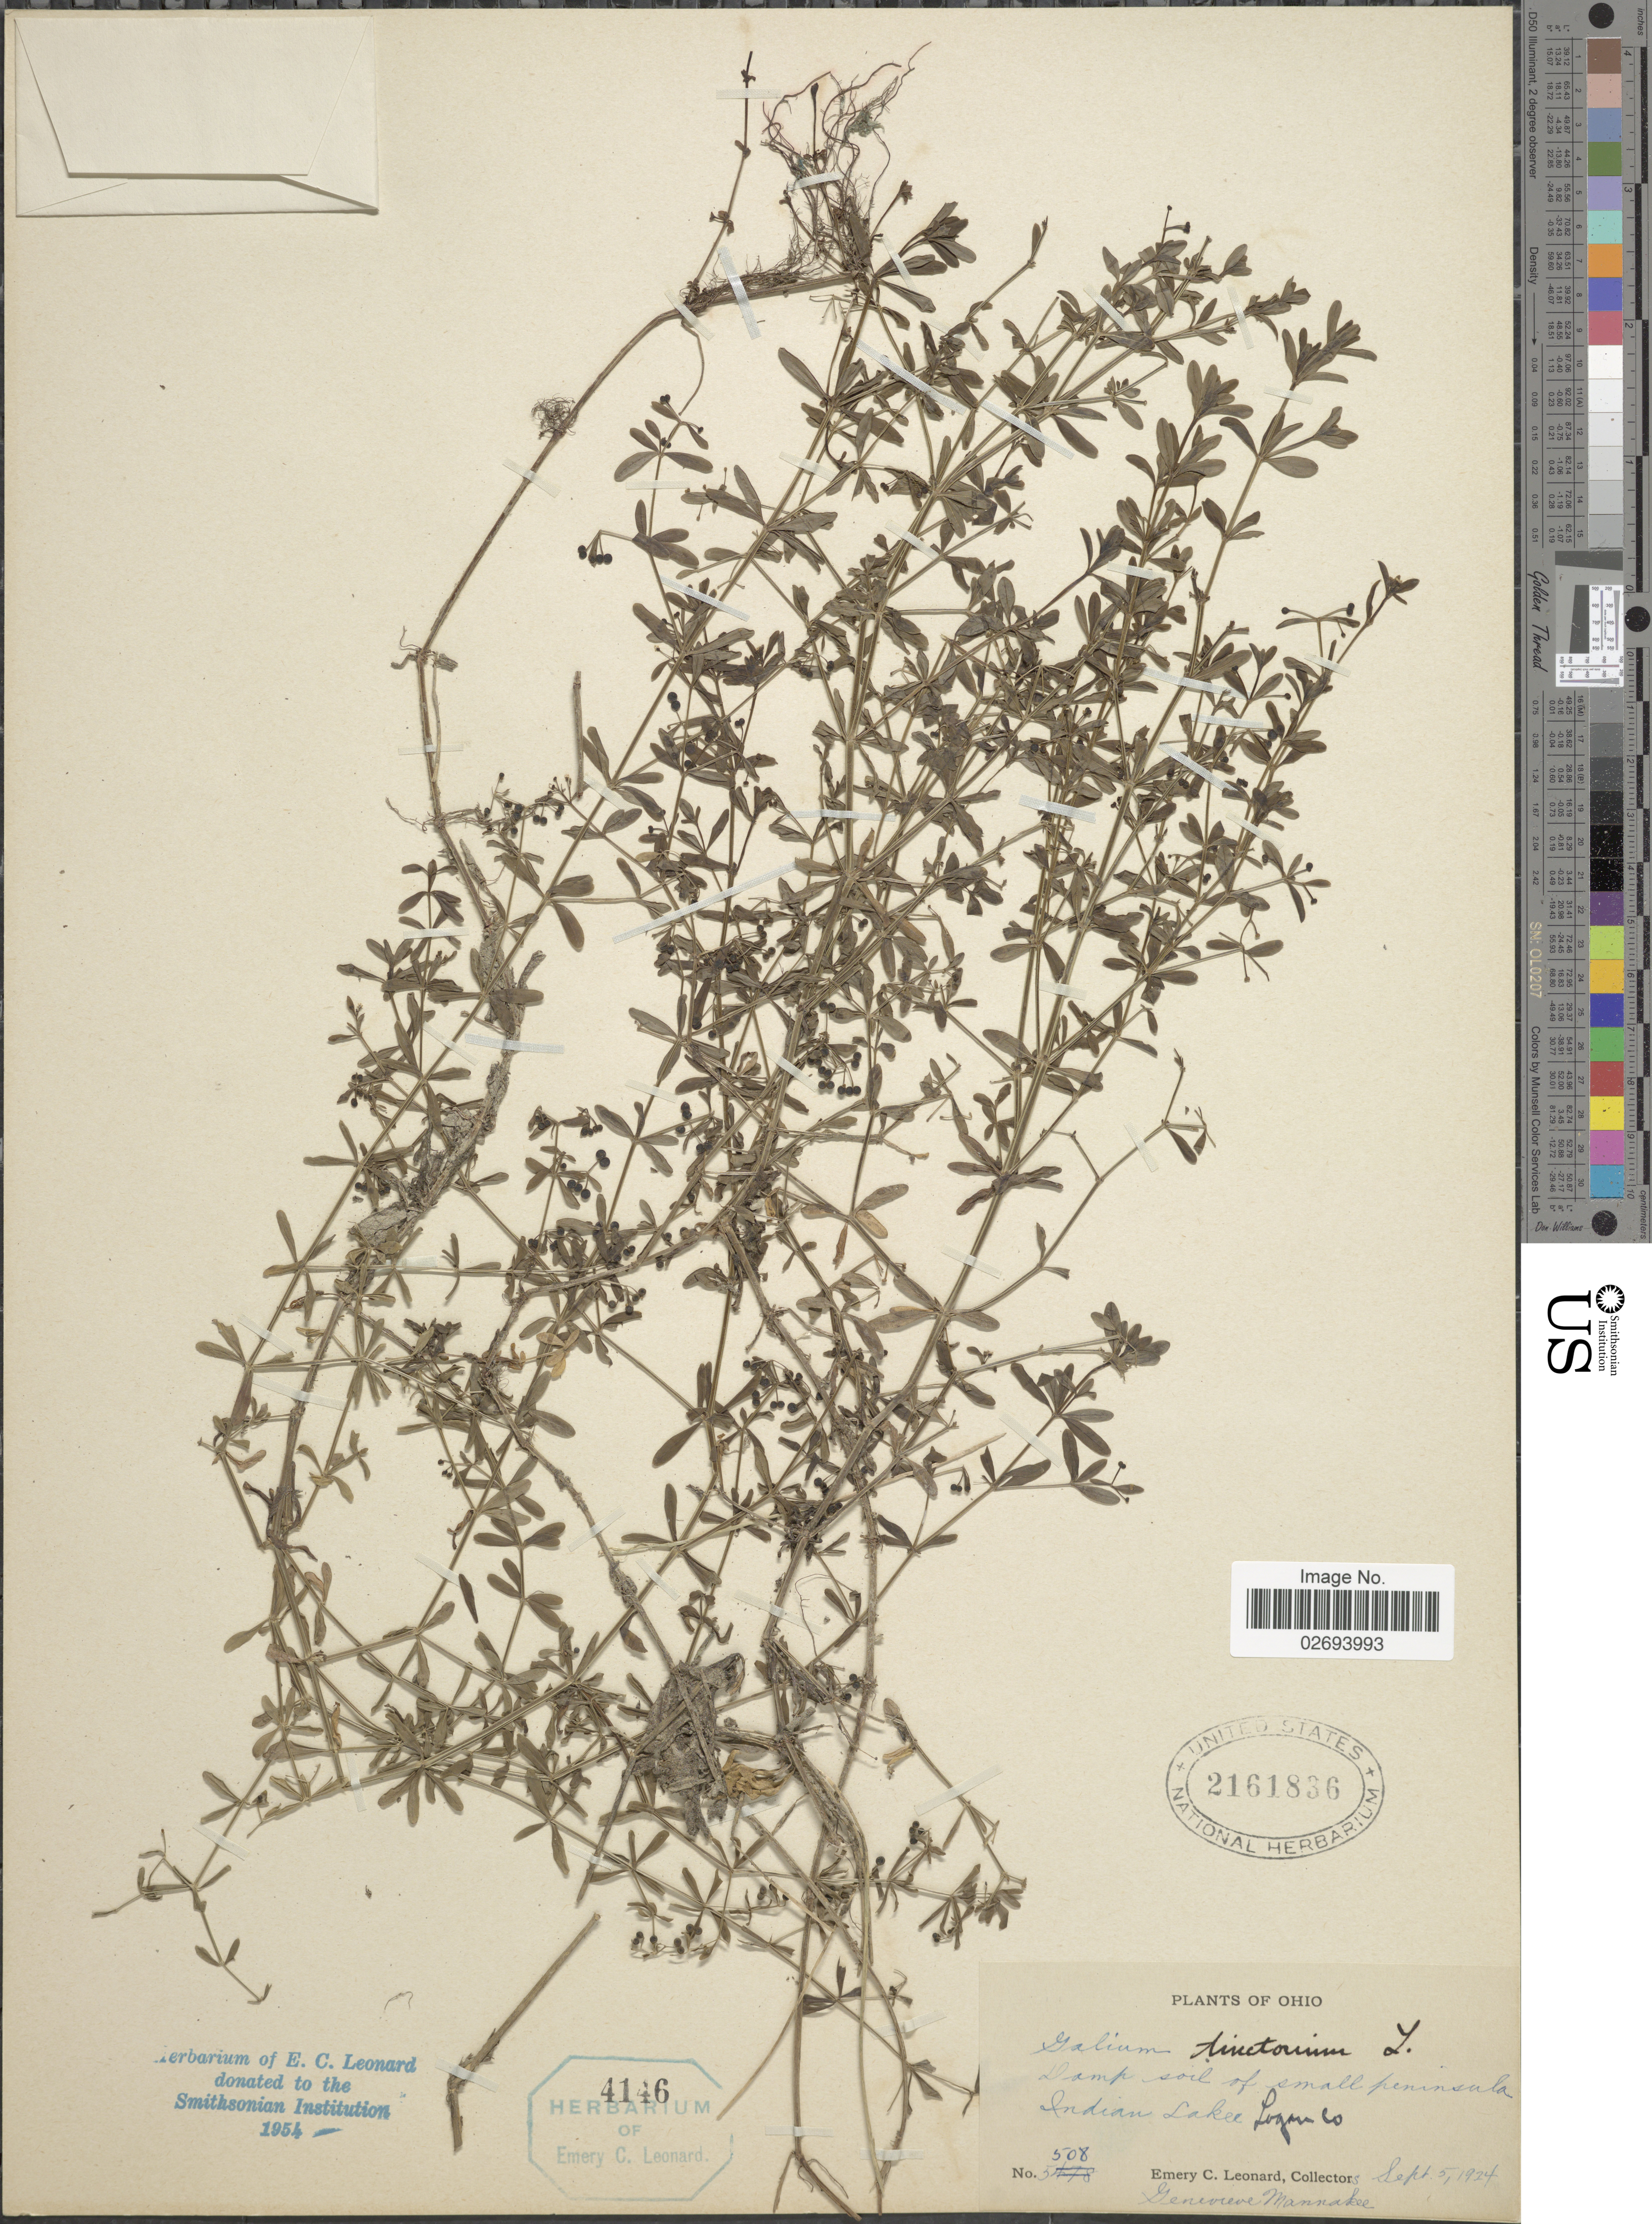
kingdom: Plantae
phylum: Tracheophyta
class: Magnoliopsida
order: Gentianales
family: Rubiaceae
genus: Galium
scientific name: Galium tinctorium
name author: (L.) Scop.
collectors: E. C. Leonard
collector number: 508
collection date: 1924-09-05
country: United States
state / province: Ohio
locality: Damp soil of small peninsula Indian Lakes, Logan Co.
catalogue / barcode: US 2161836